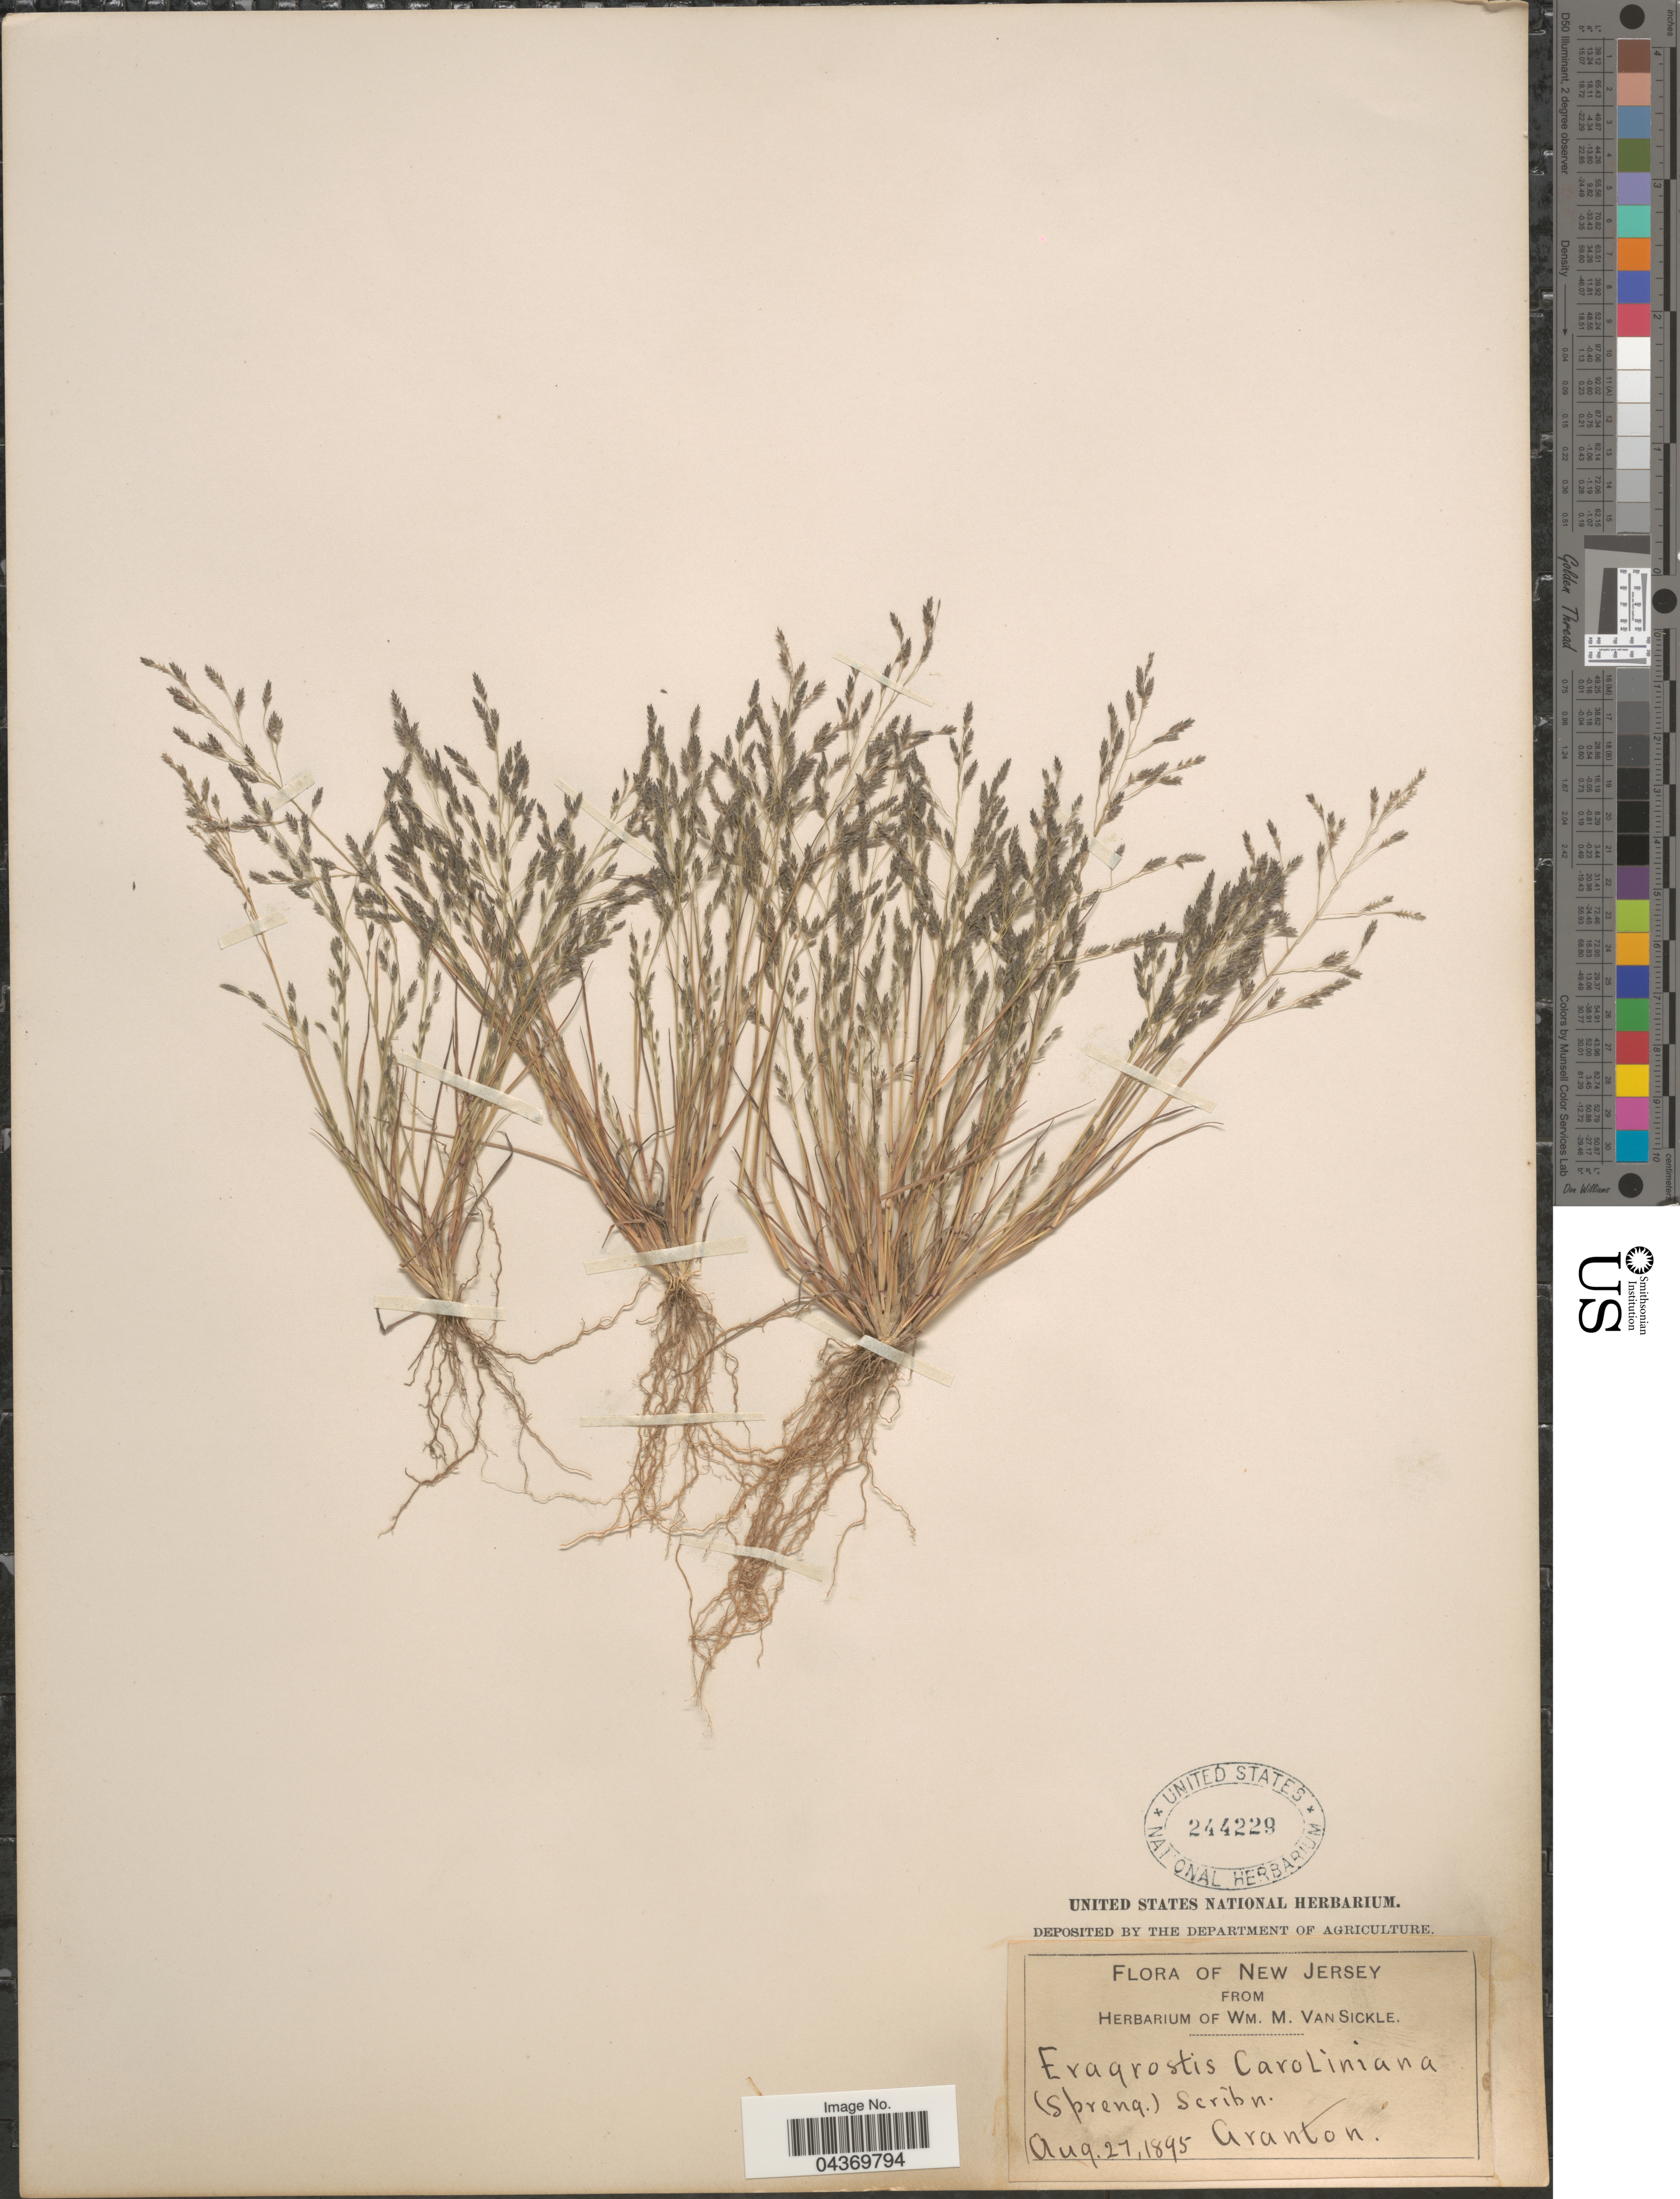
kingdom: Plantae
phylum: Tracheophyta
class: Liliopsida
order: Poales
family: Poaceae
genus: Eragrostis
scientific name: Eragrostis pectinacea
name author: (Michx.) Nees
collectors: ex herb. Wm. M. Van Sickle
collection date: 1895-08-27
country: United States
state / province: New Jersey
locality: Aranton.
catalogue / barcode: US 244229